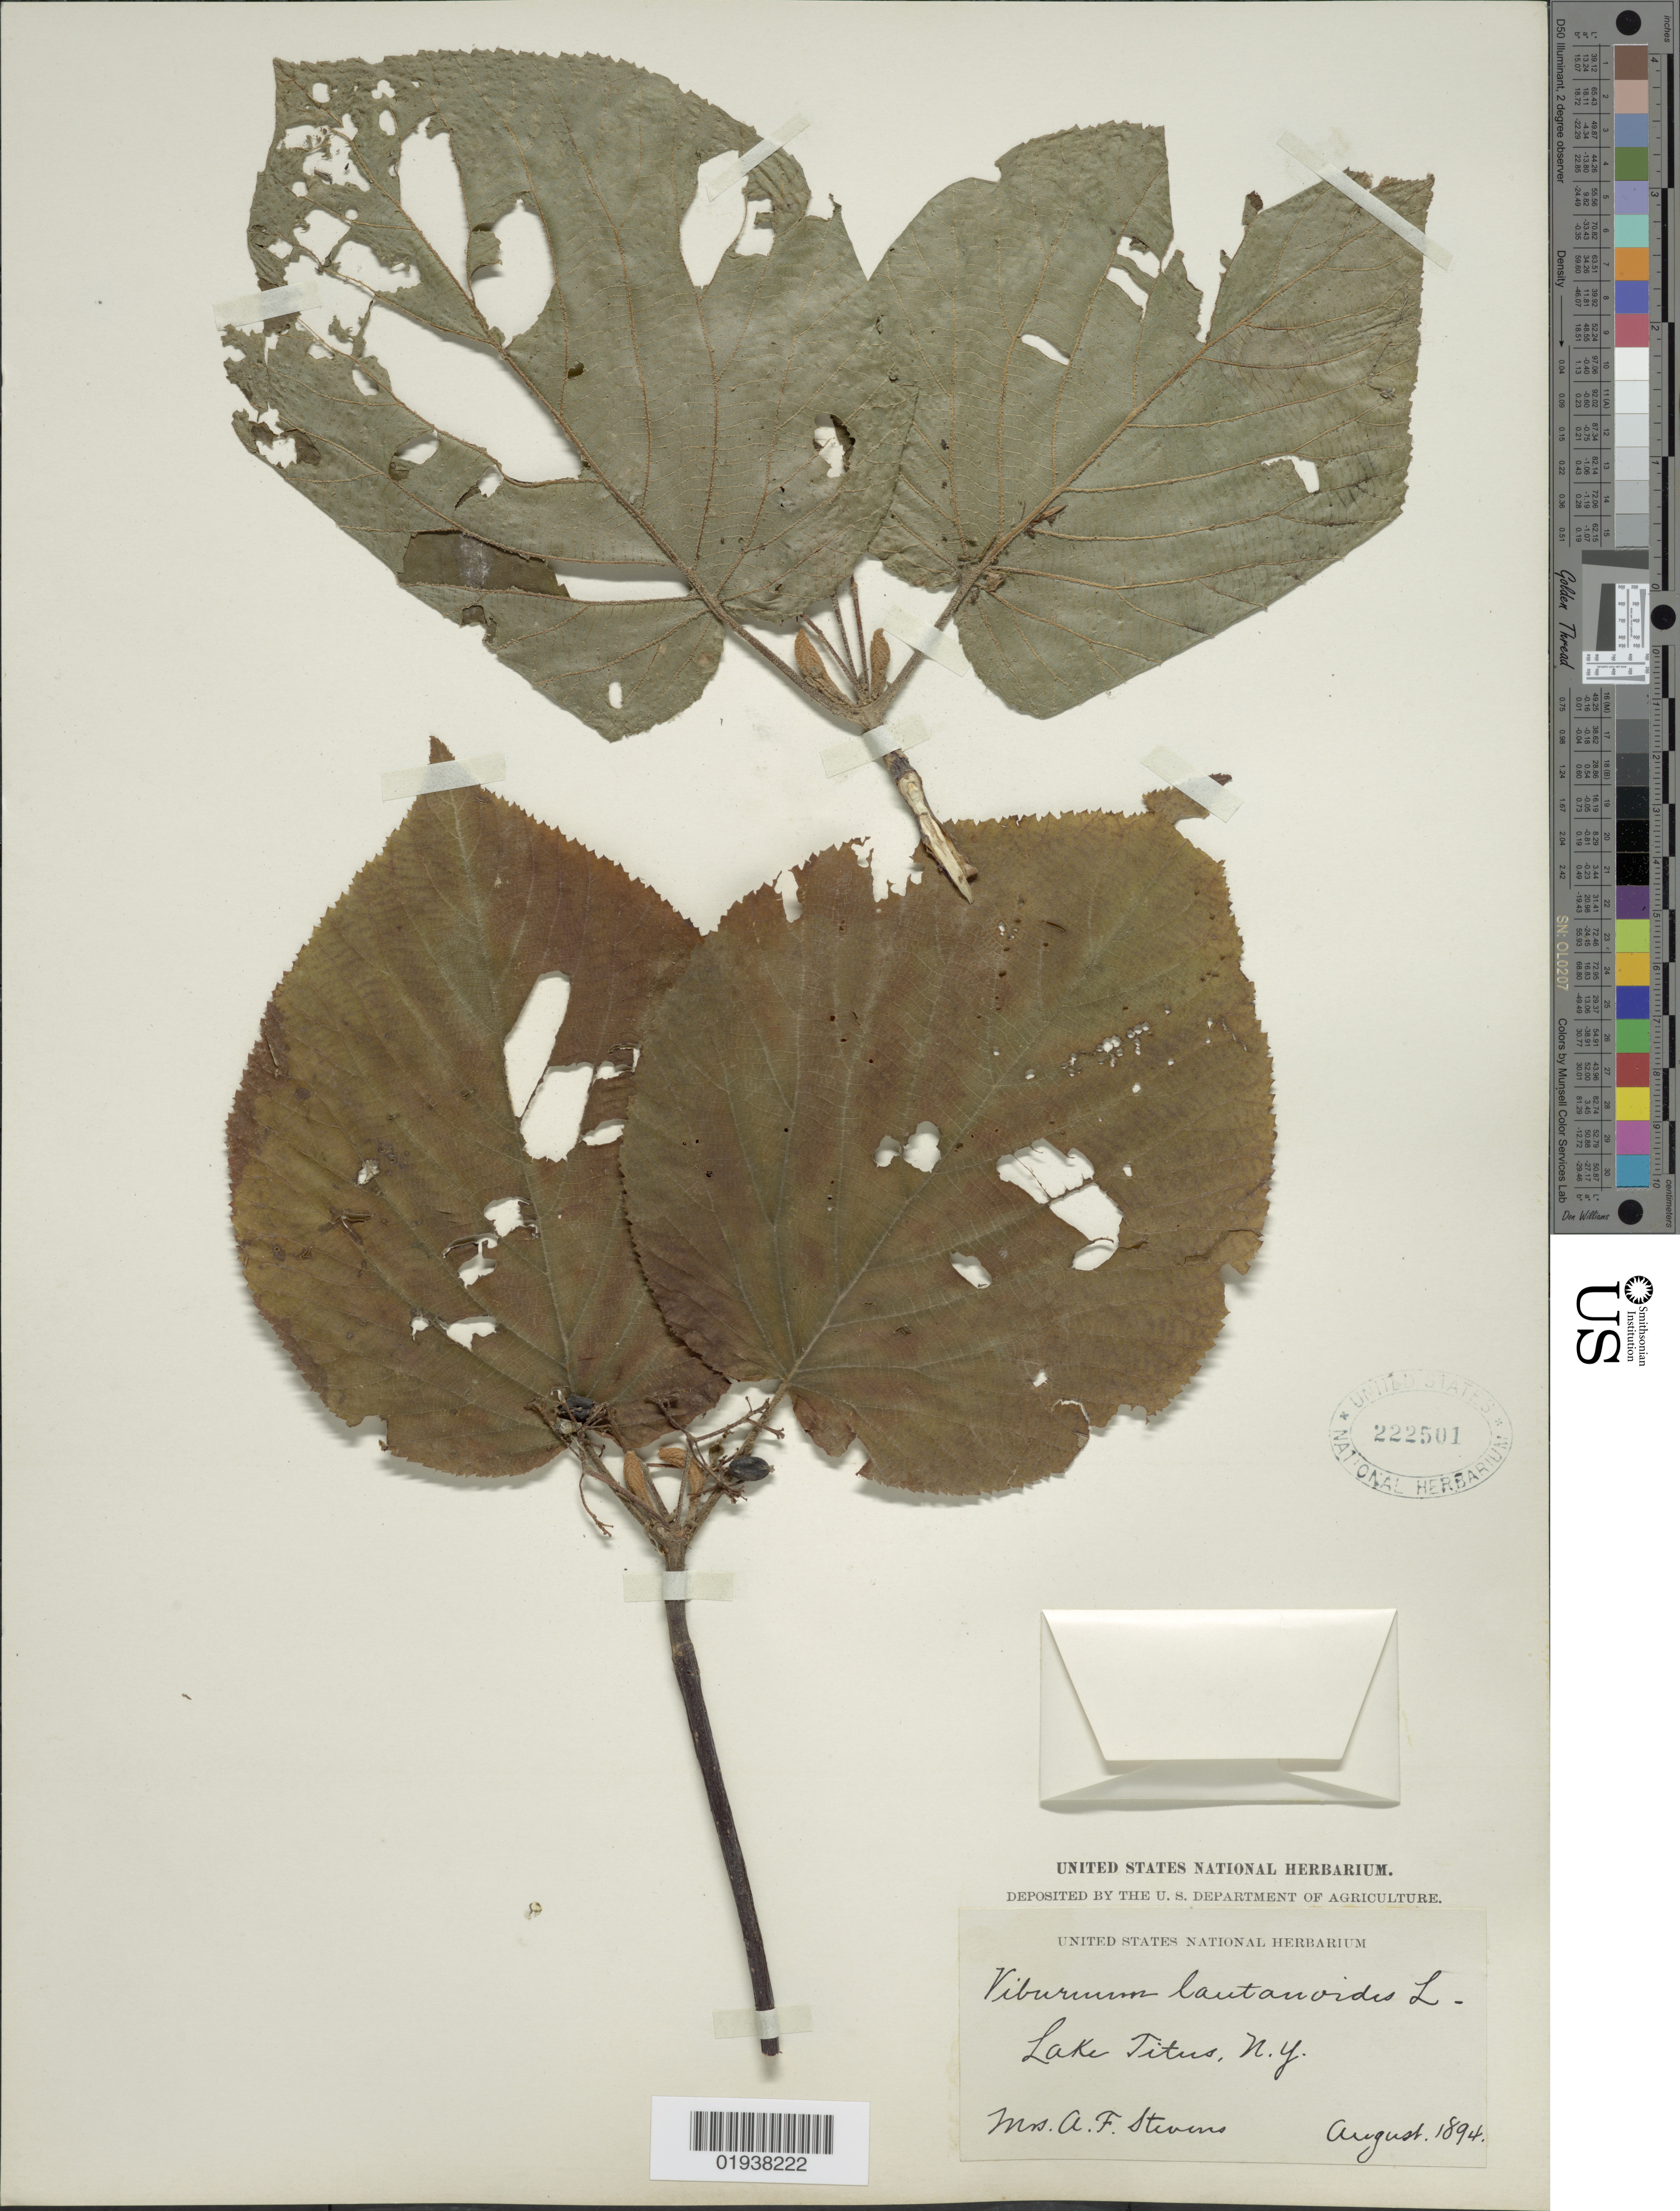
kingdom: Plantae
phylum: Tracheophyta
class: Magnoliopsida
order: Dipsacales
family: Viburnaceae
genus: Viburnum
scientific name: Viburnum alnifolium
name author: Marshall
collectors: A. Stevens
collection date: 1894-08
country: United States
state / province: New York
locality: Lake Titus, N.Y.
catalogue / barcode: US 222501